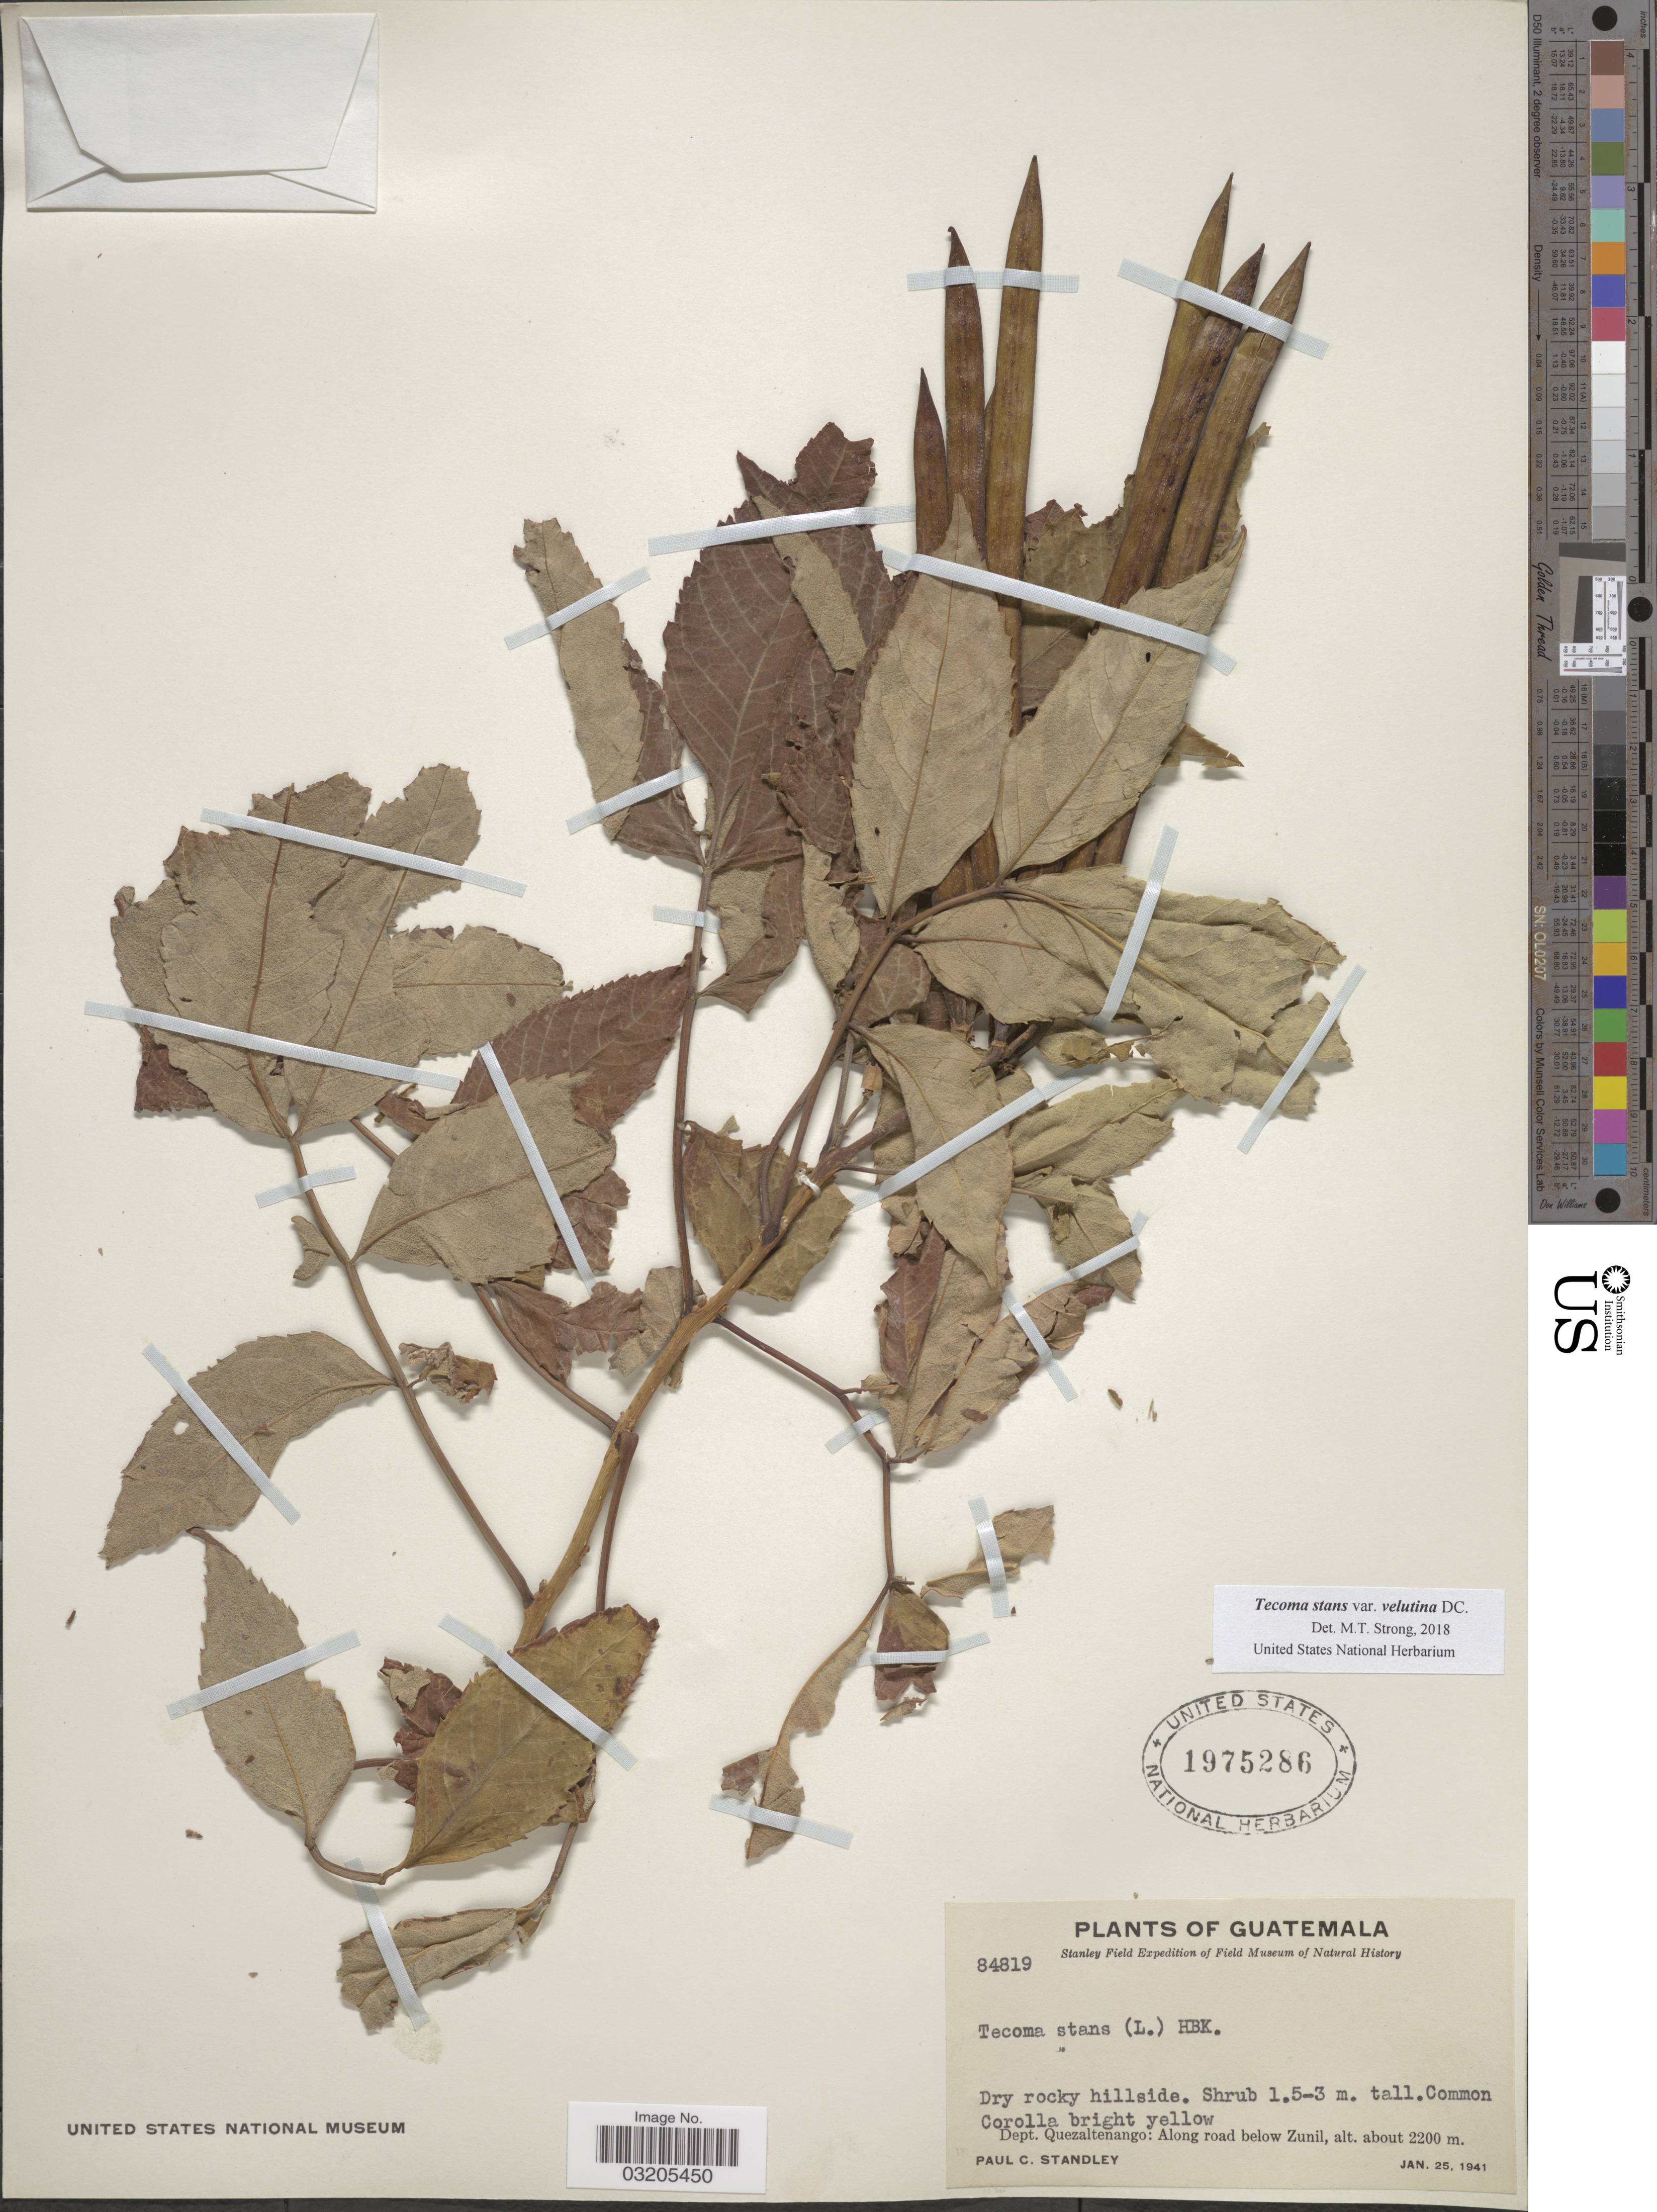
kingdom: Plantae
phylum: Tracheophyta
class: Magnoliopsida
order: Lamiales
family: Bignoniaceae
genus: Tecoma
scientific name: Tecoma stans var. velutina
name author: DC.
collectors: P. C. Standley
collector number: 84819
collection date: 1941-01-25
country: Guatemala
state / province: Quetzaltenango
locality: Dept. Quezaltenango: Along road below Zunill.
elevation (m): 2200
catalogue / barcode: US 1975286